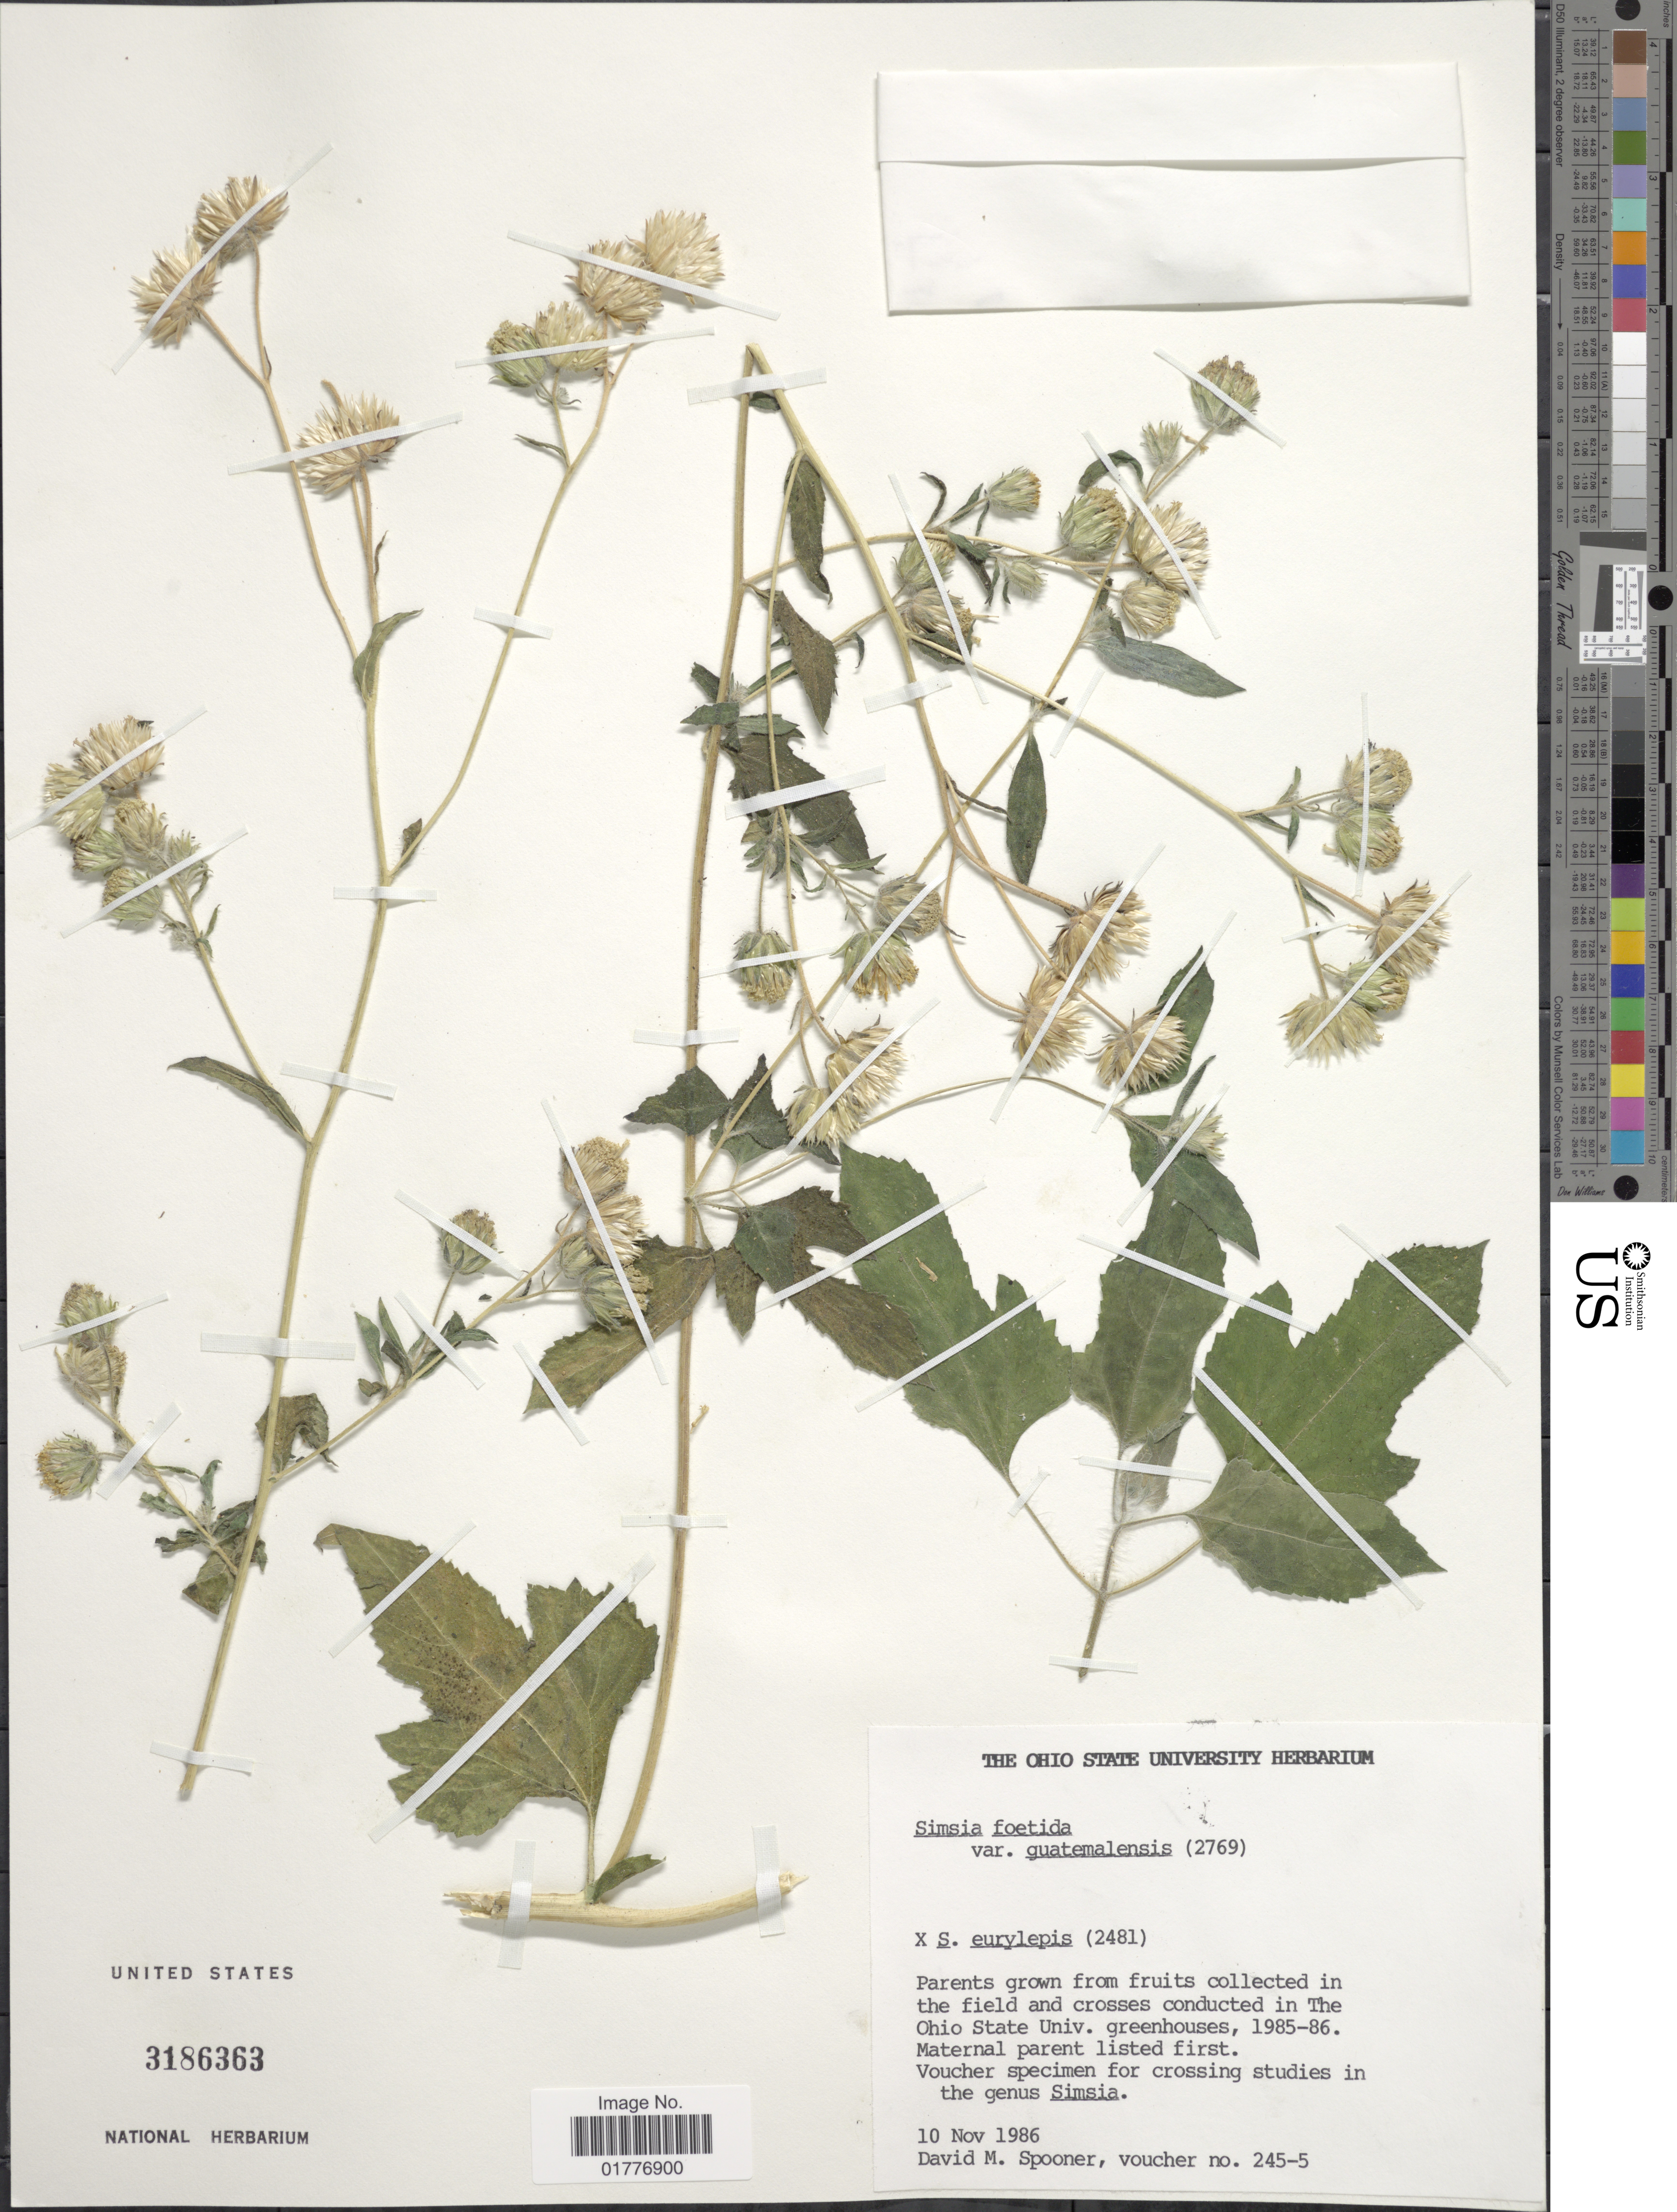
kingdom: Plantae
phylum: Tracheophyta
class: Magnoliopsida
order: Asterales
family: Asteraceae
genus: Simsia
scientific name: Simsia foetida var. foetida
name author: (Cav.) S.F. Blake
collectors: D. Spooner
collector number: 245-5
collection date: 1986-11-10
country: United States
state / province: Ohio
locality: In the field and crosses conducted in The Ohio State Univ. greenhouses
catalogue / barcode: US 3186363